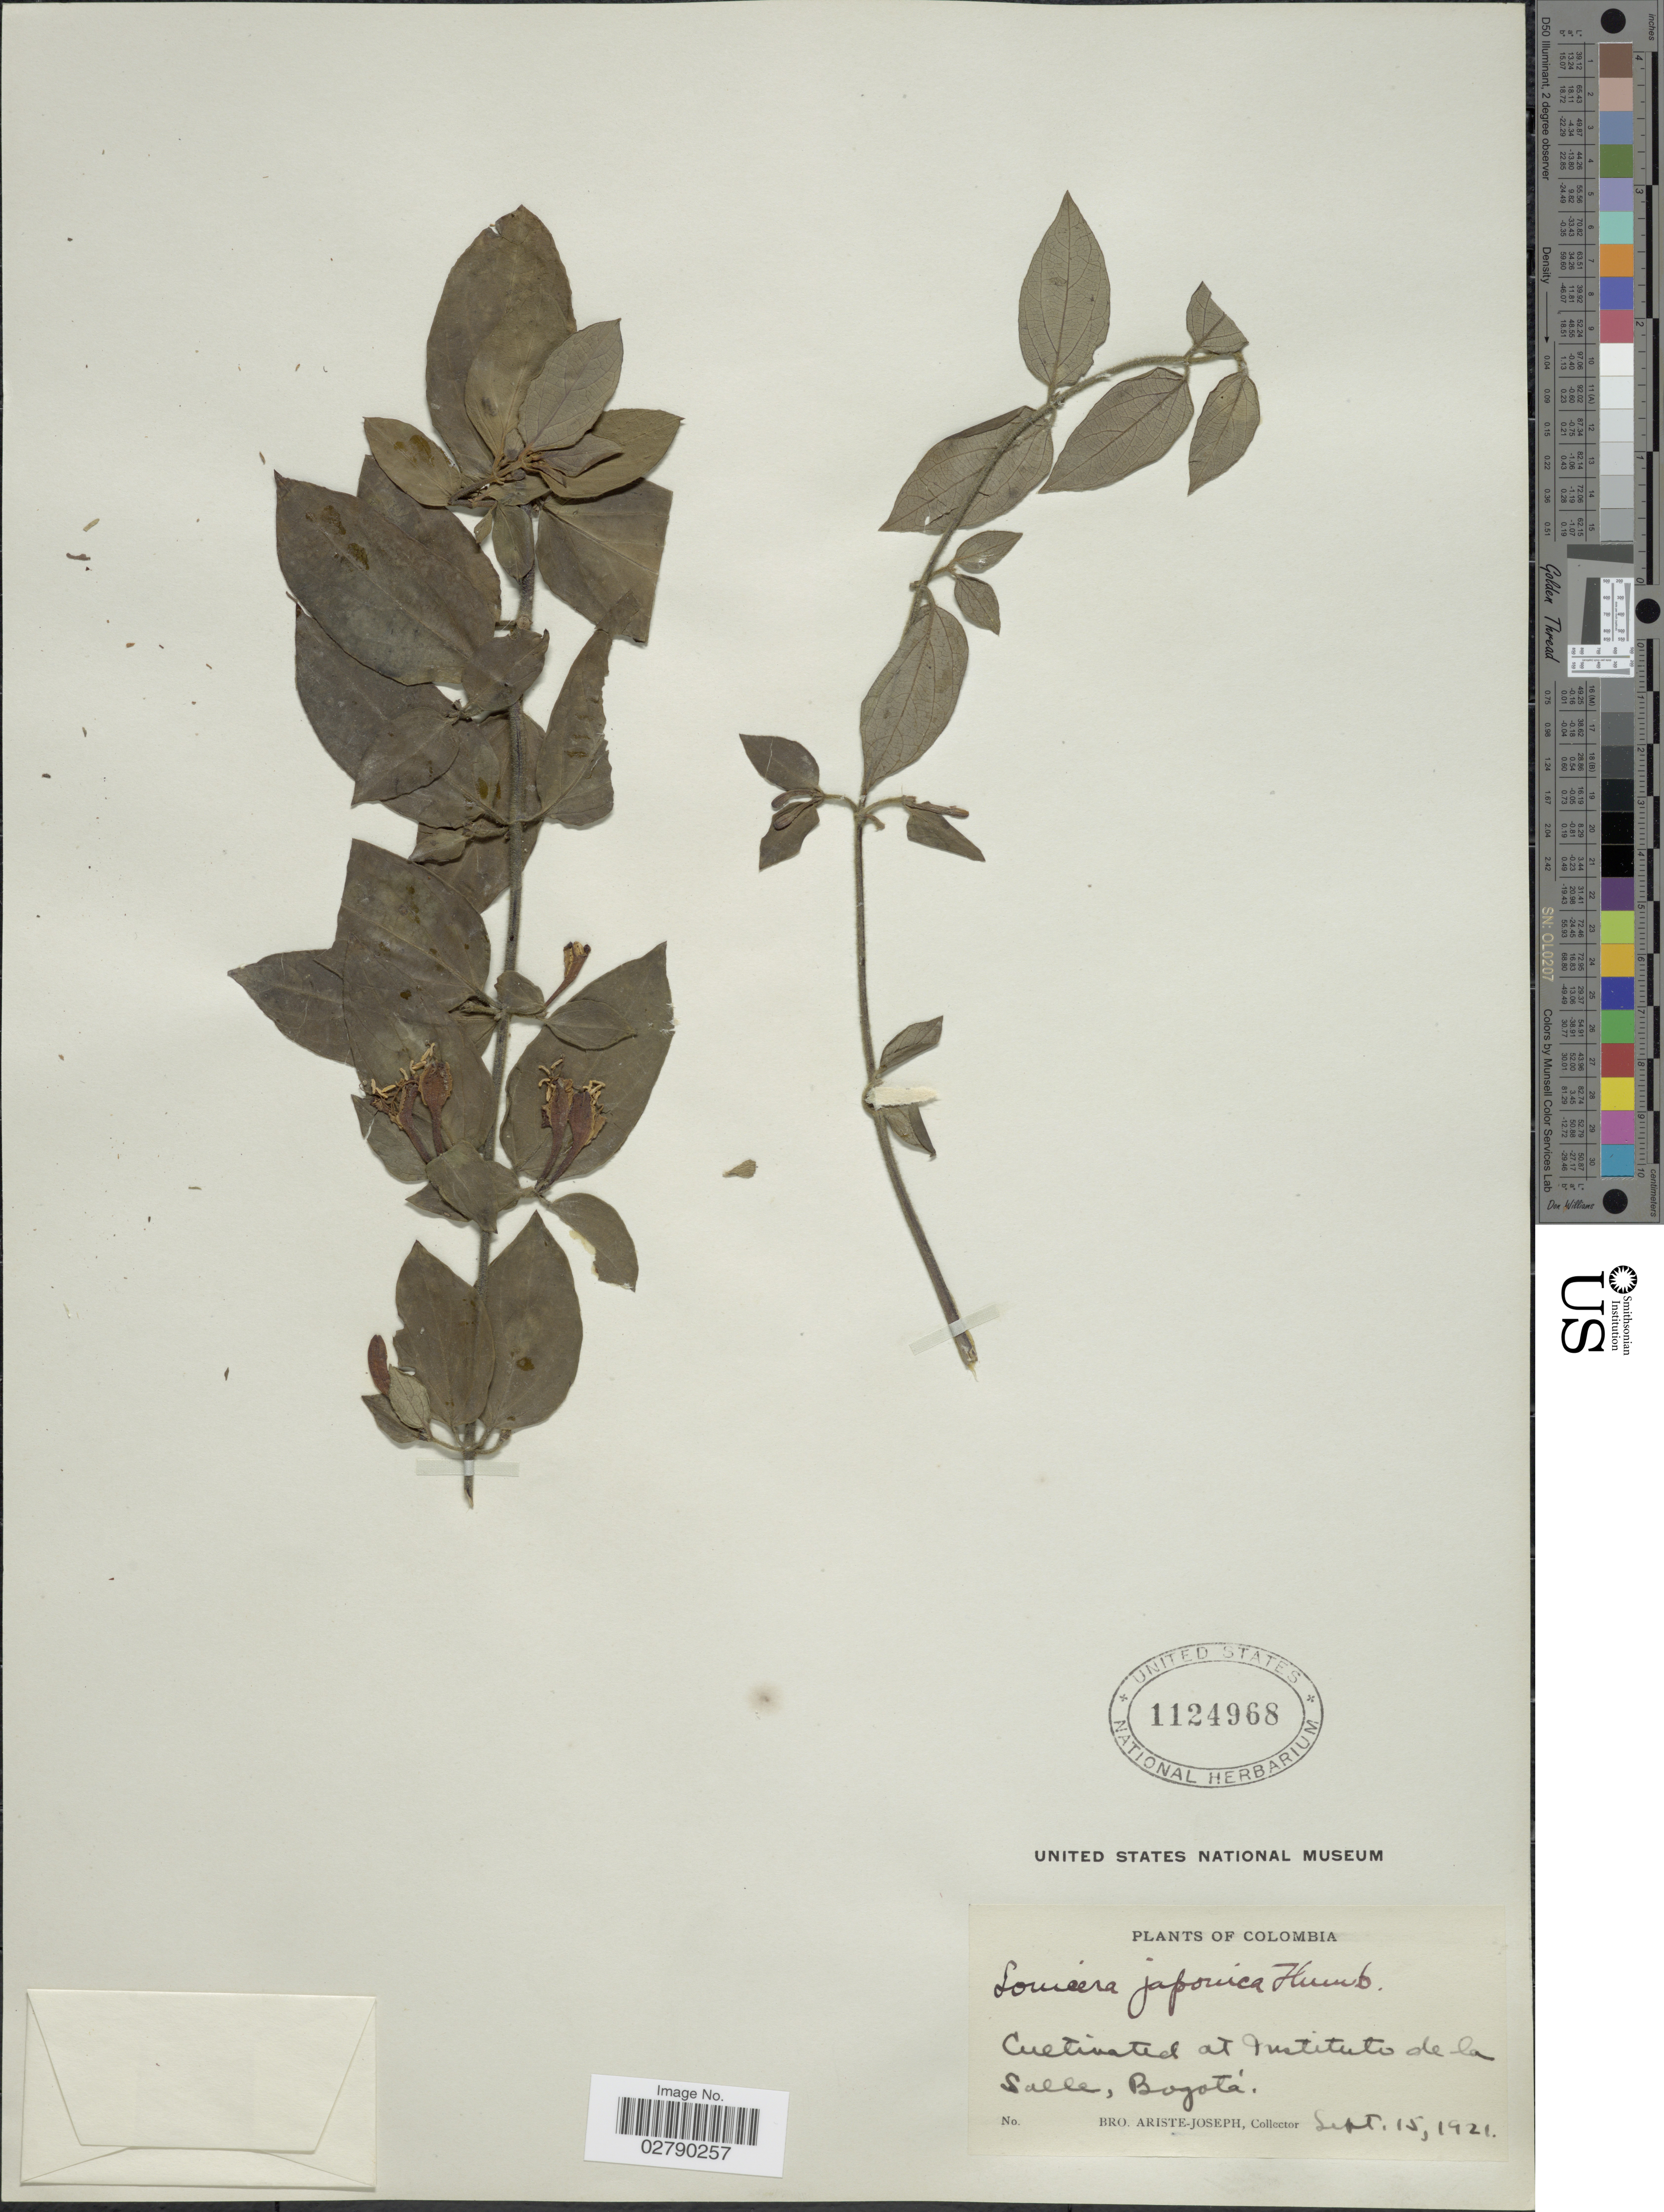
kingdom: Plantae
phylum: Tracheophyta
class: Magnoliopsida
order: Dipsacales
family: Caprifoliaceae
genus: Lonicera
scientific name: Lonicera japonica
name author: Thunb.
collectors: Bro. Ariste-Joseph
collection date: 1921-09-15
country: Colombia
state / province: Bogota D.C.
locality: Cultivated at Instituto de la Salle, Bogotá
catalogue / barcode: US 1124968